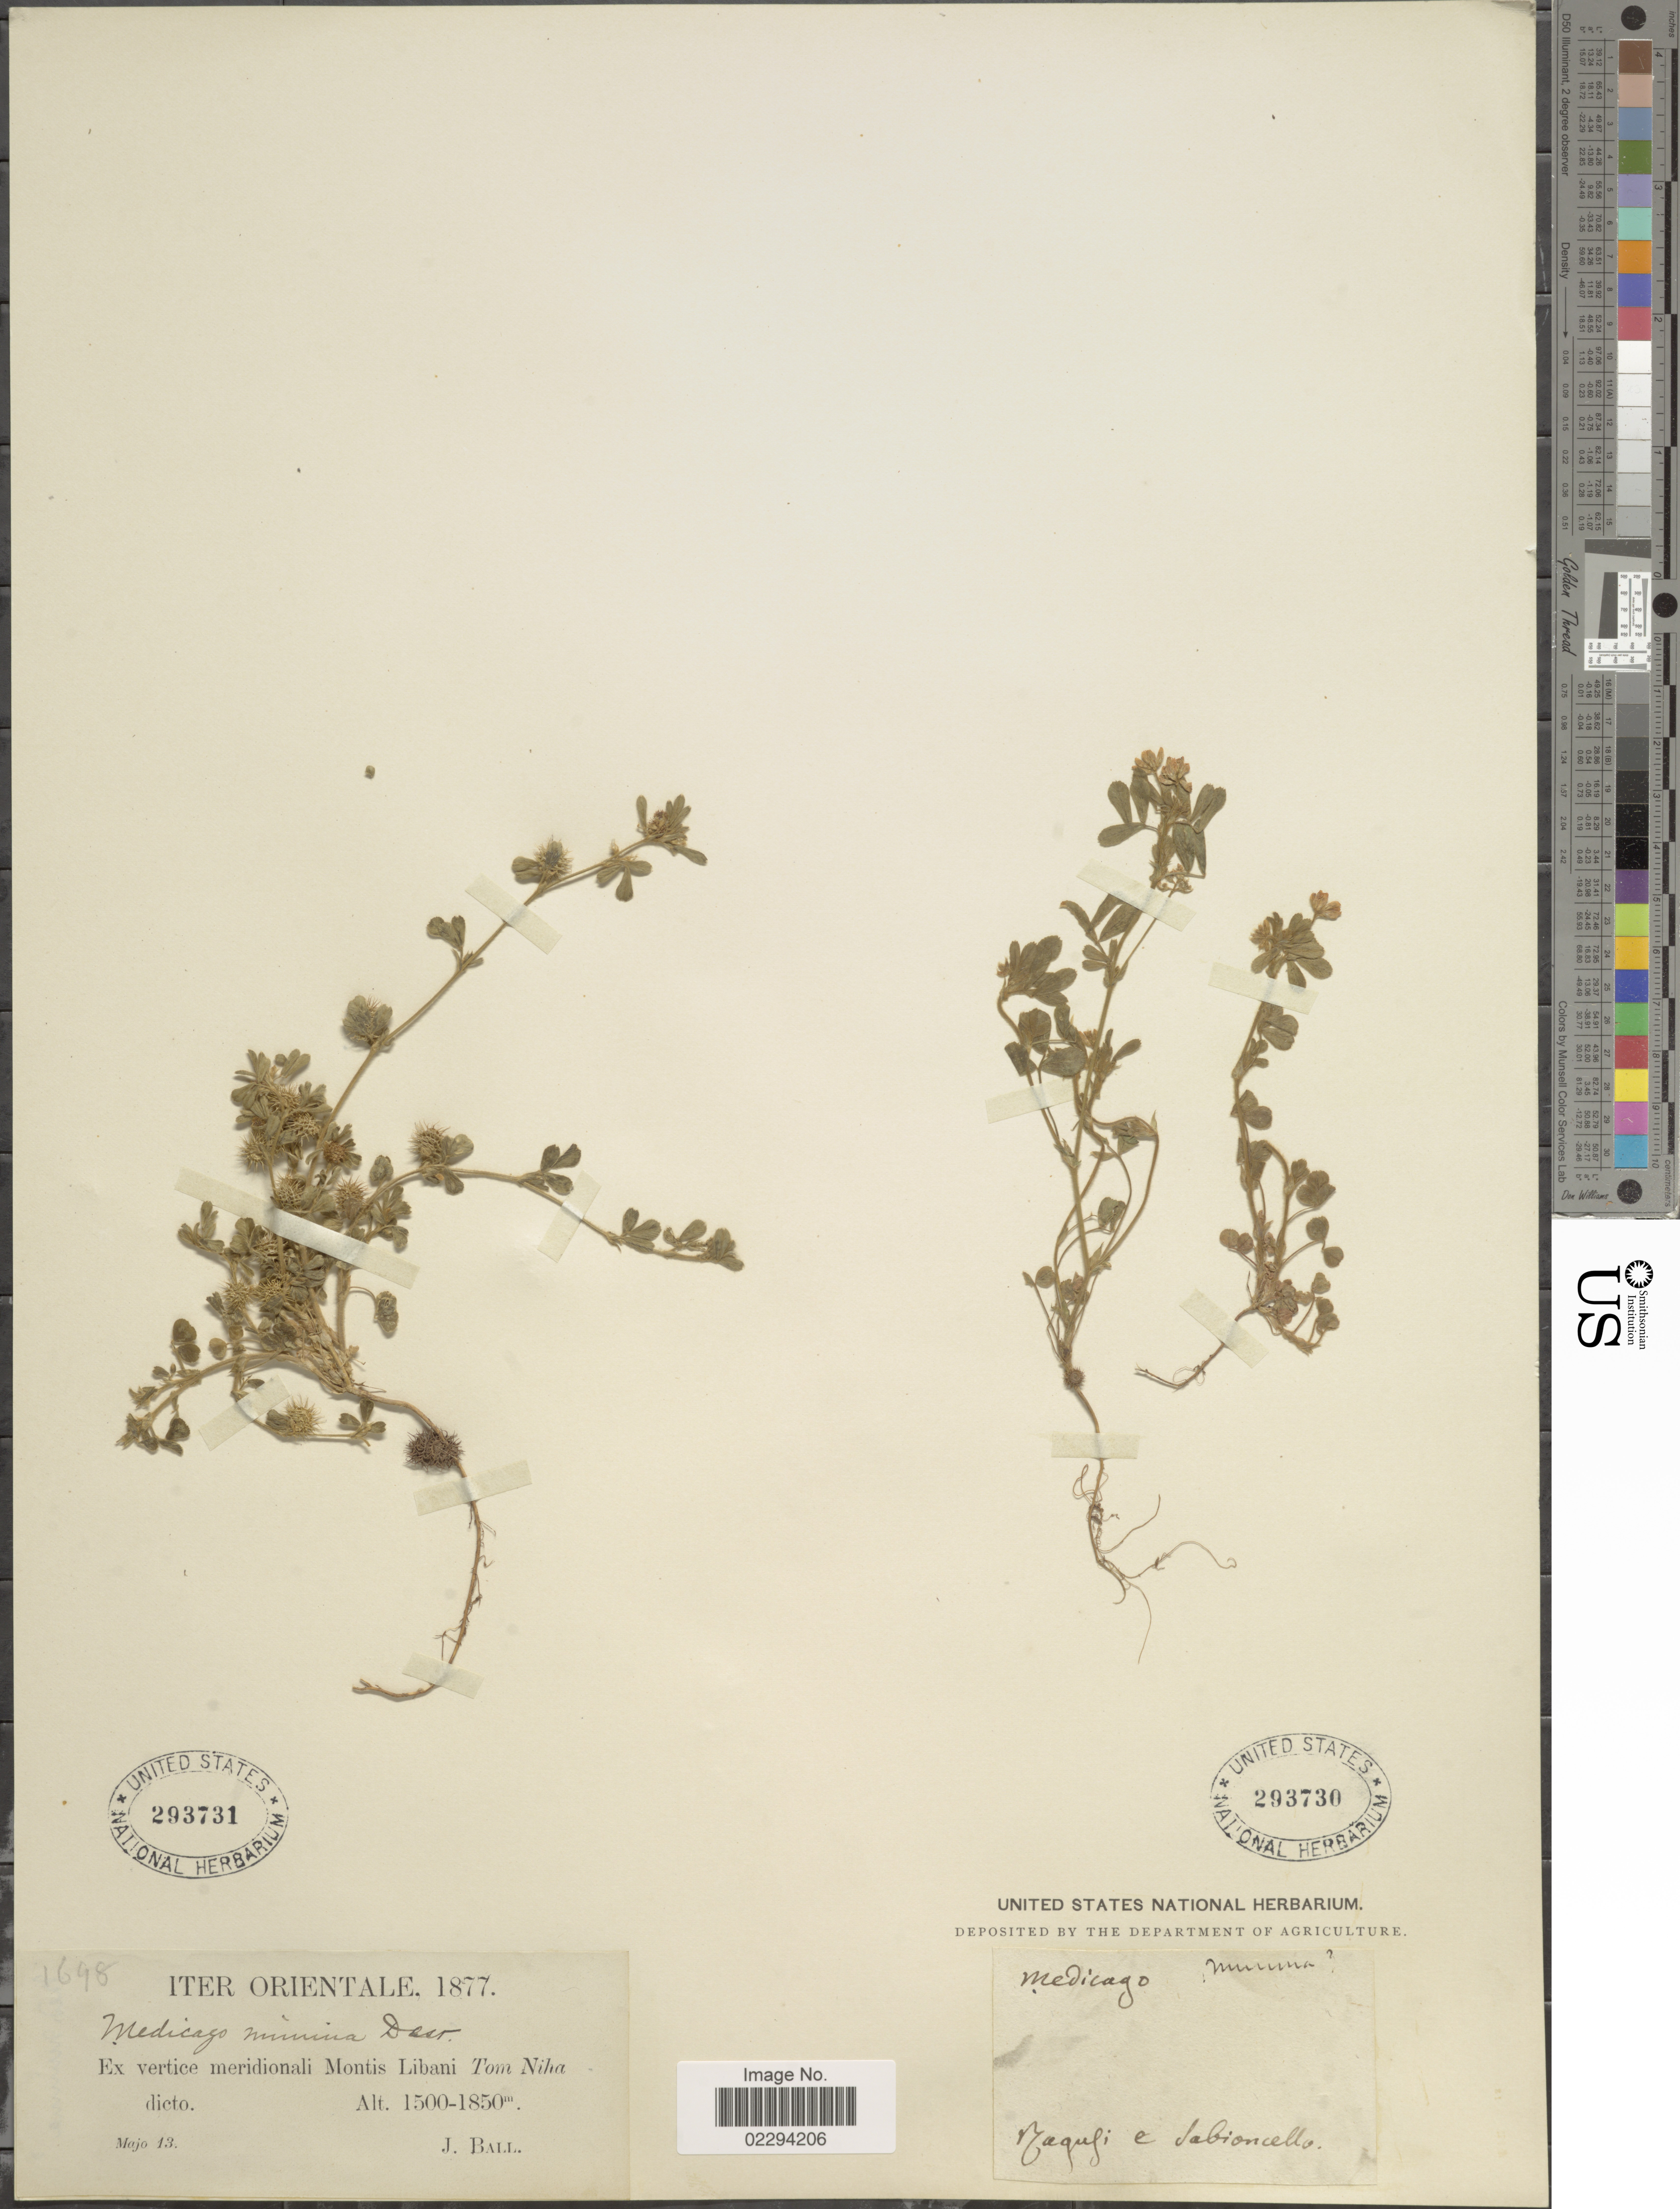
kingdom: Plantae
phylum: Tracheophyta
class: Magnoliopsida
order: Fabales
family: Fabaceae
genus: Medicago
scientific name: Medicago minima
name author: Lam.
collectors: J. Ball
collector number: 1648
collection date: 1877-05-13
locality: Iter Orientale, Ex vertice meridionali Montis Libani Tom Niha dicto.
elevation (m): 1500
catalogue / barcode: US 293731